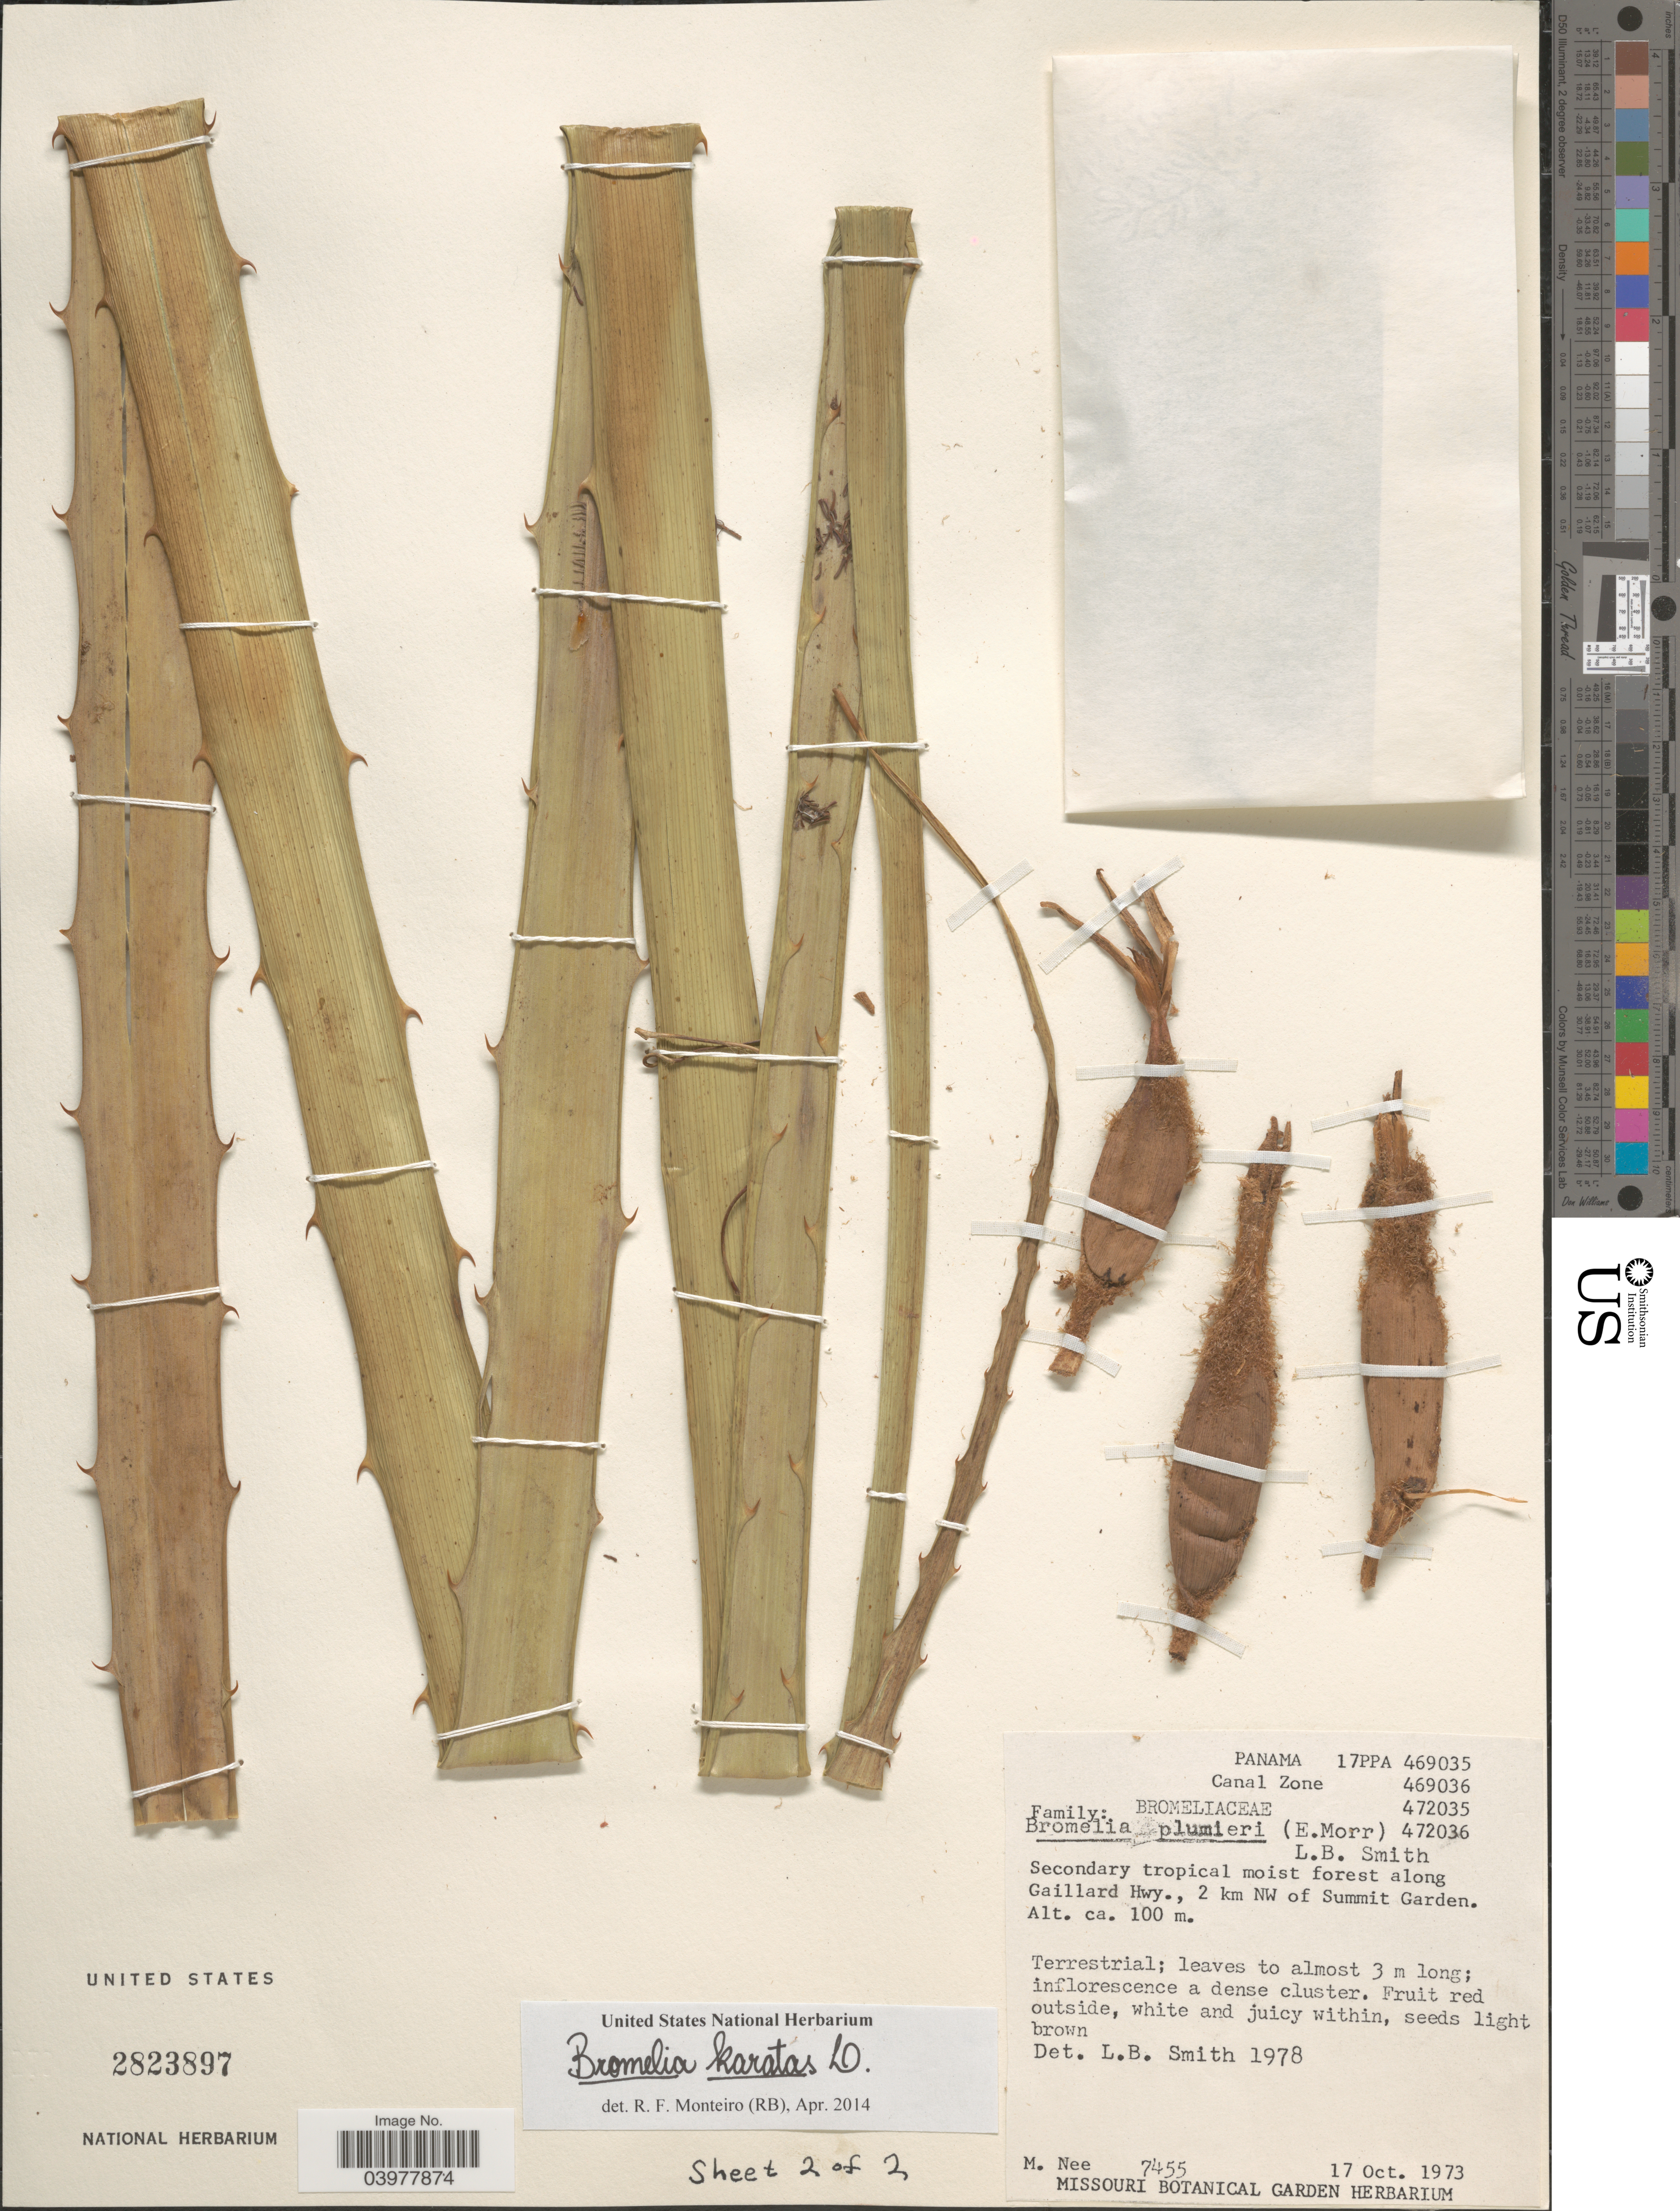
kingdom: Plantae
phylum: Tracheophyta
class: Liliopsida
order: Poales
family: Bromeliaceae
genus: Bromelia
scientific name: Bromelia karatas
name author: L.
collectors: M. Nee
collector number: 7455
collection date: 1973-10-17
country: Panama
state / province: Colón / Panamá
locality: Canal Zone. Secondary tropical moist forest along Gaillard Hwy., 2 km NW of Summit Garden.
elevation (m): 100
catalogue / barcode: US 2823897